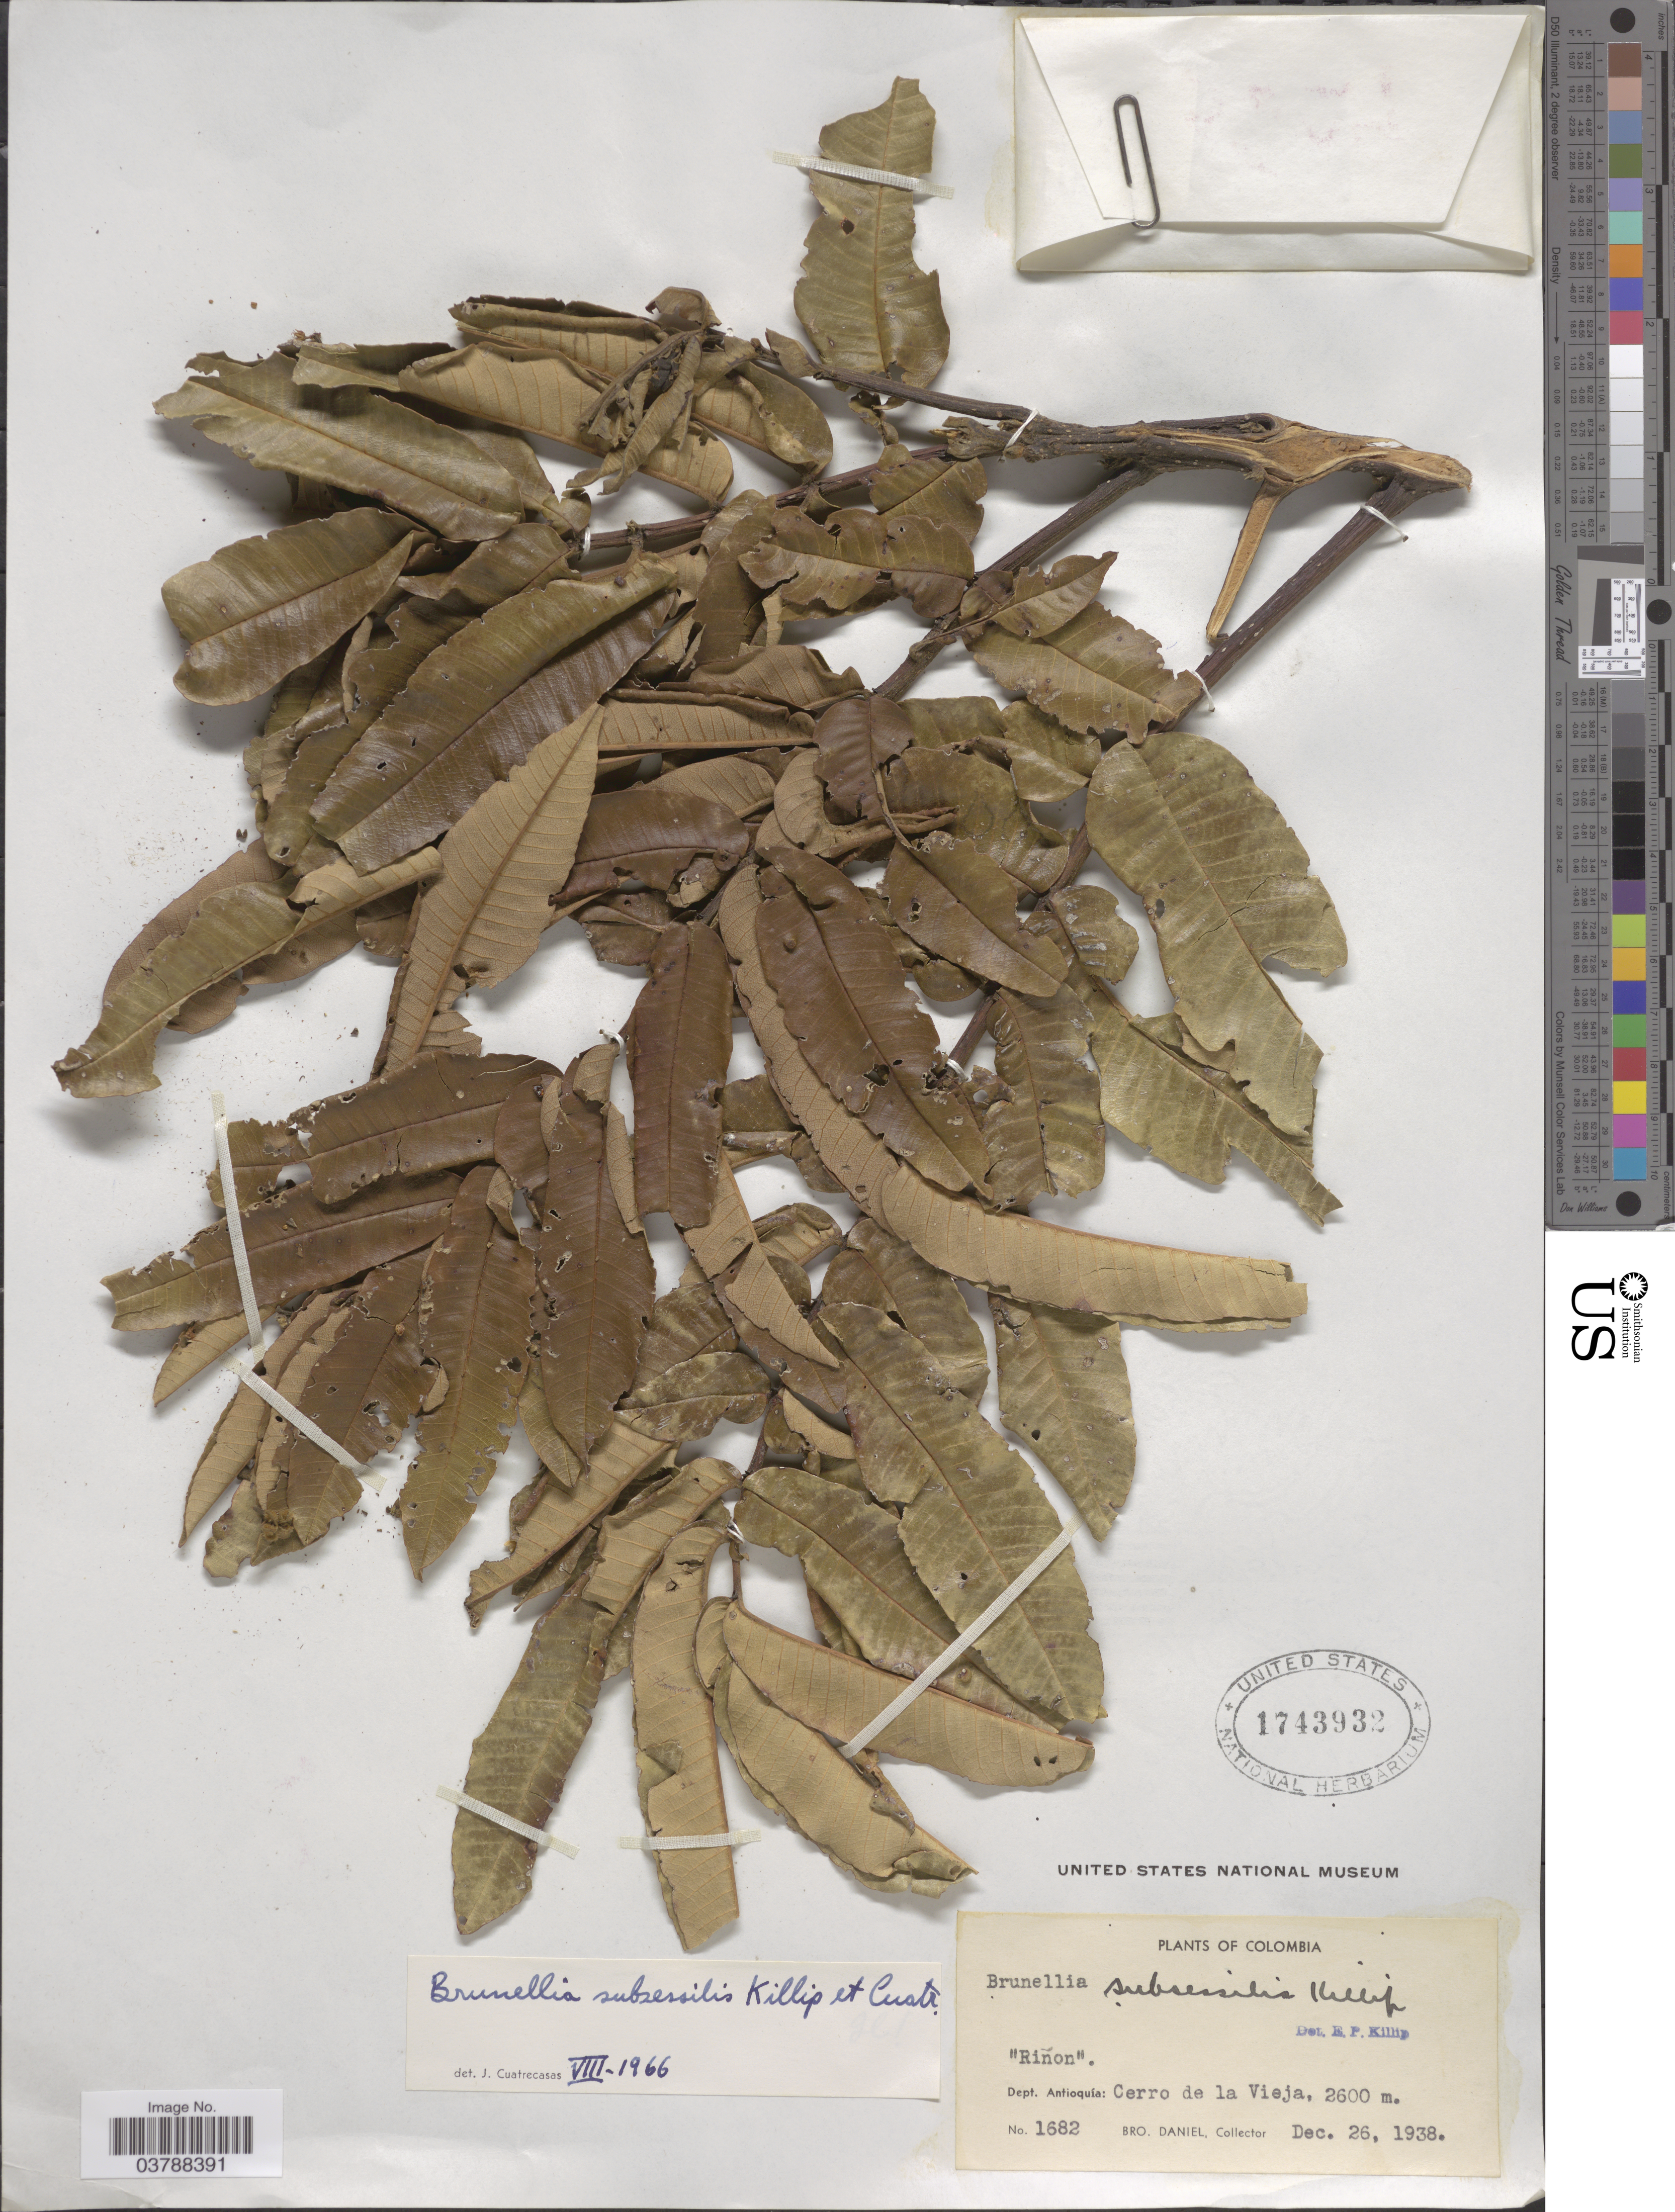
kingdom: Plantae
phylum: Tracheophyta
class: Magnoliopsida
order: Oxalidales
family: Brunelliaceae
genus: Brunellia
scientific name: Brunellia subsessilis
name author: Killip & Cuatrec.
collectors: Bro. Daniel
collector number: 1682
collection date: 1938-12-26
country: Colombia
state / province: Antioquia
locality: Dept. Antioquía: Cerro de la Vieja.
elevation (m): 2600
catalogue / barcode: US 1743932